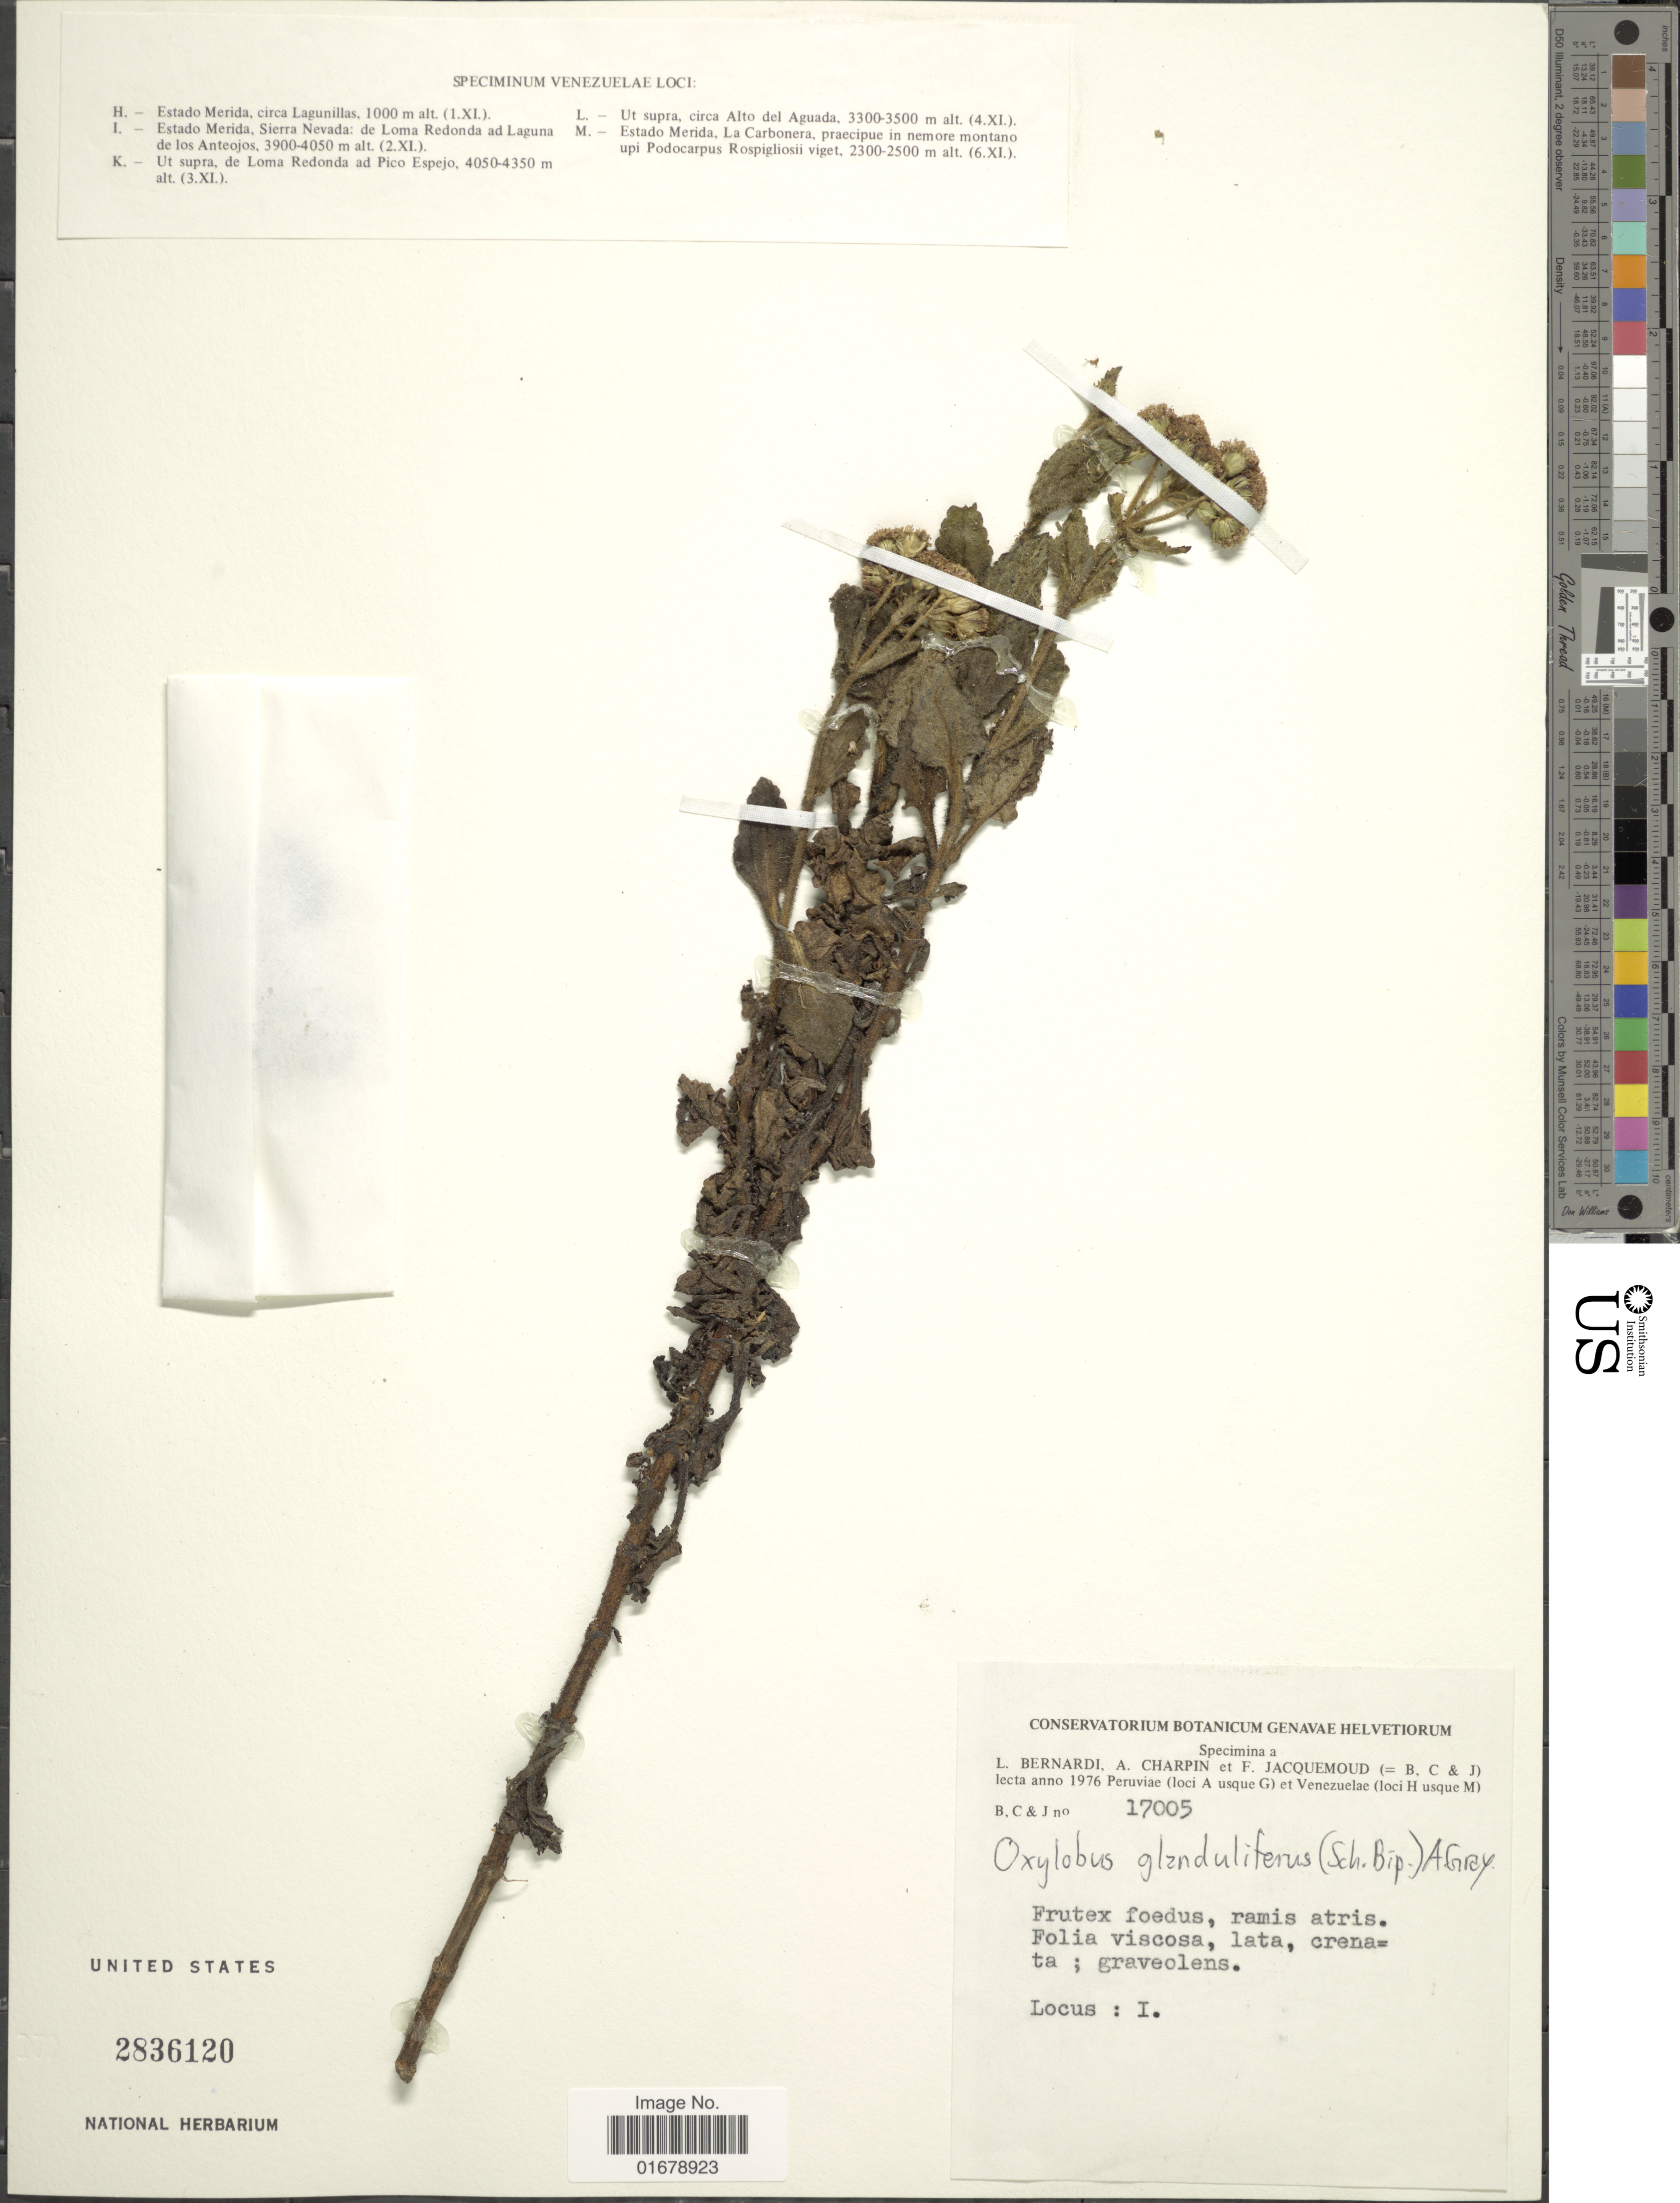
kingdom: Plantae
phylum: Tracheophyta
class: Magnoliopsida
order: Asterales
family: Asteraceae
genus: Oxylobus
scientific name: Oxylobus glanduliferus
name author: (Sch. Bip.) A. Gray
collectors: L. Bernardi, A. Charpin & F. Jacquemoud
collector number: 17005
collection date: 1976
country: Venezuela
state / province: Mérida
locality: Sierra Nevada: de Loma Redonda ad Laguna de los Anteojos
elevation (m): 3900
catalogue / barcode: US 2836120